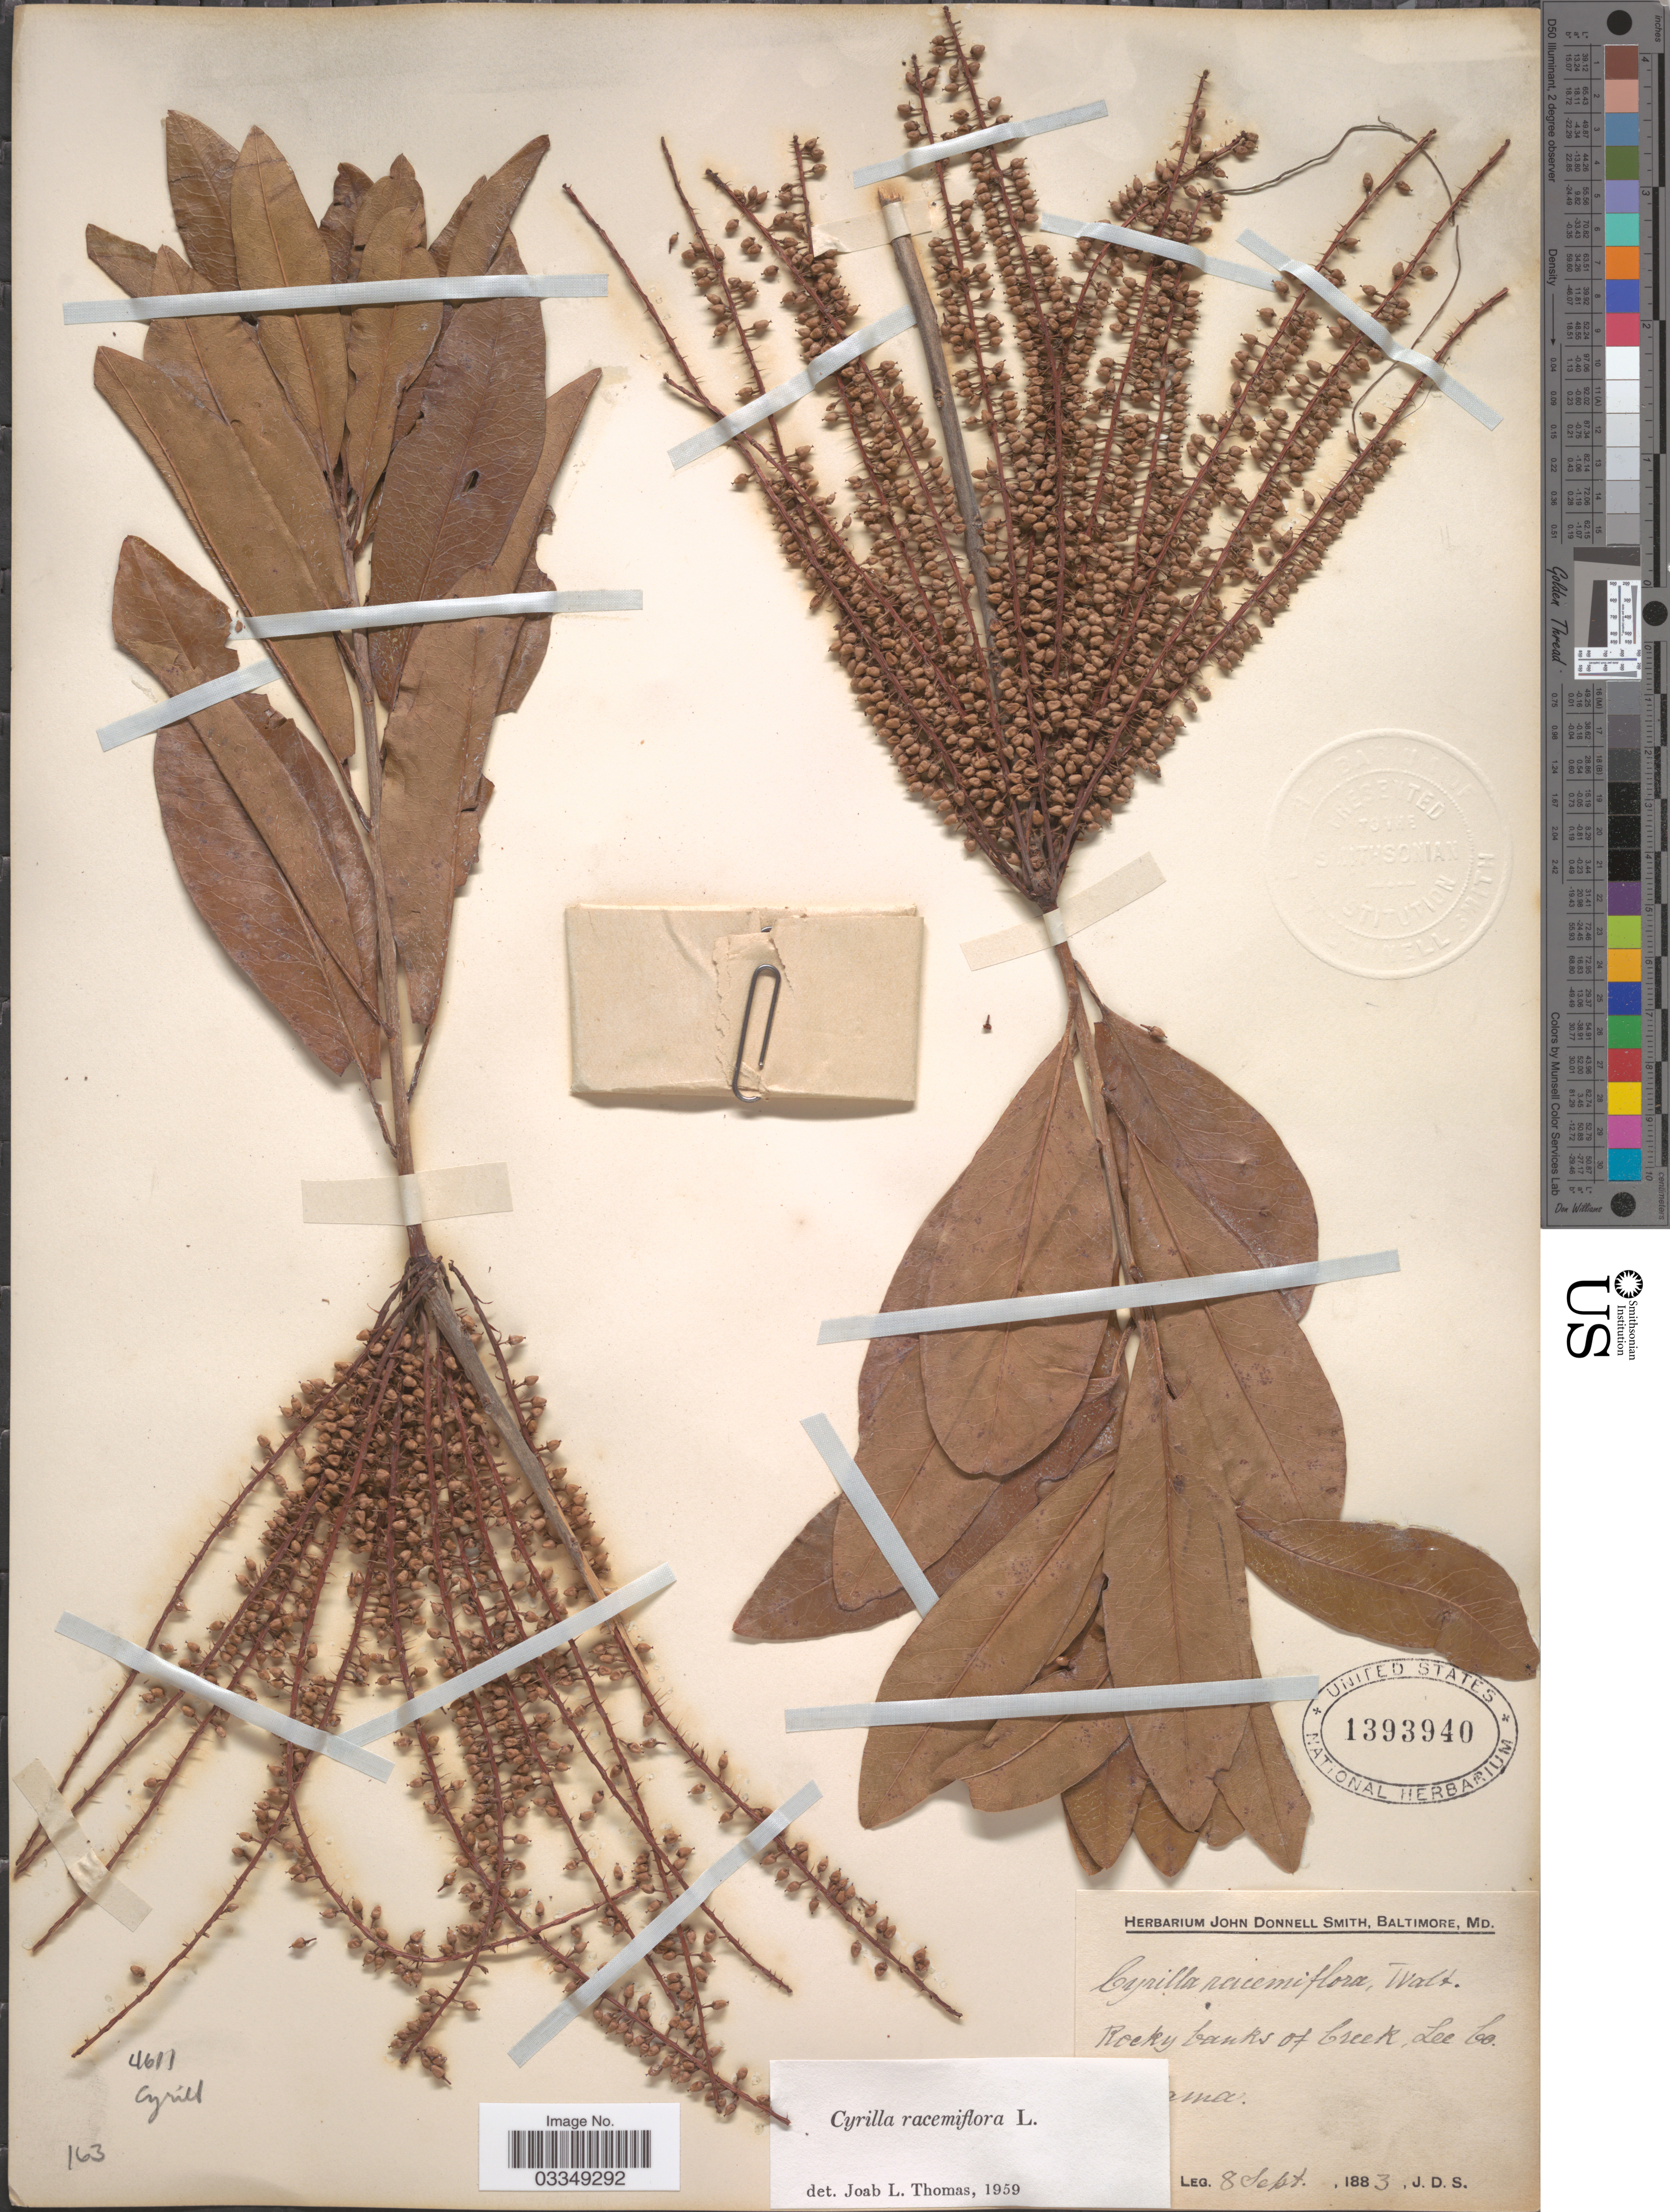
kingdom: Plantae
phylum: Tracheophyta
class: Magnoliopsida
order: Ericales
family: Cyrillaceae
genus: Cyrilla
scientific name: Cyrilla racemiflora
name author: L.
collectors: J. Donnell Smith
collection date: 1883-09-08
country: United States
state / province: Alabama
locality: Rocky banks of Creek, Lee Co., Alabama.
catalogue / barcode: US 1393940